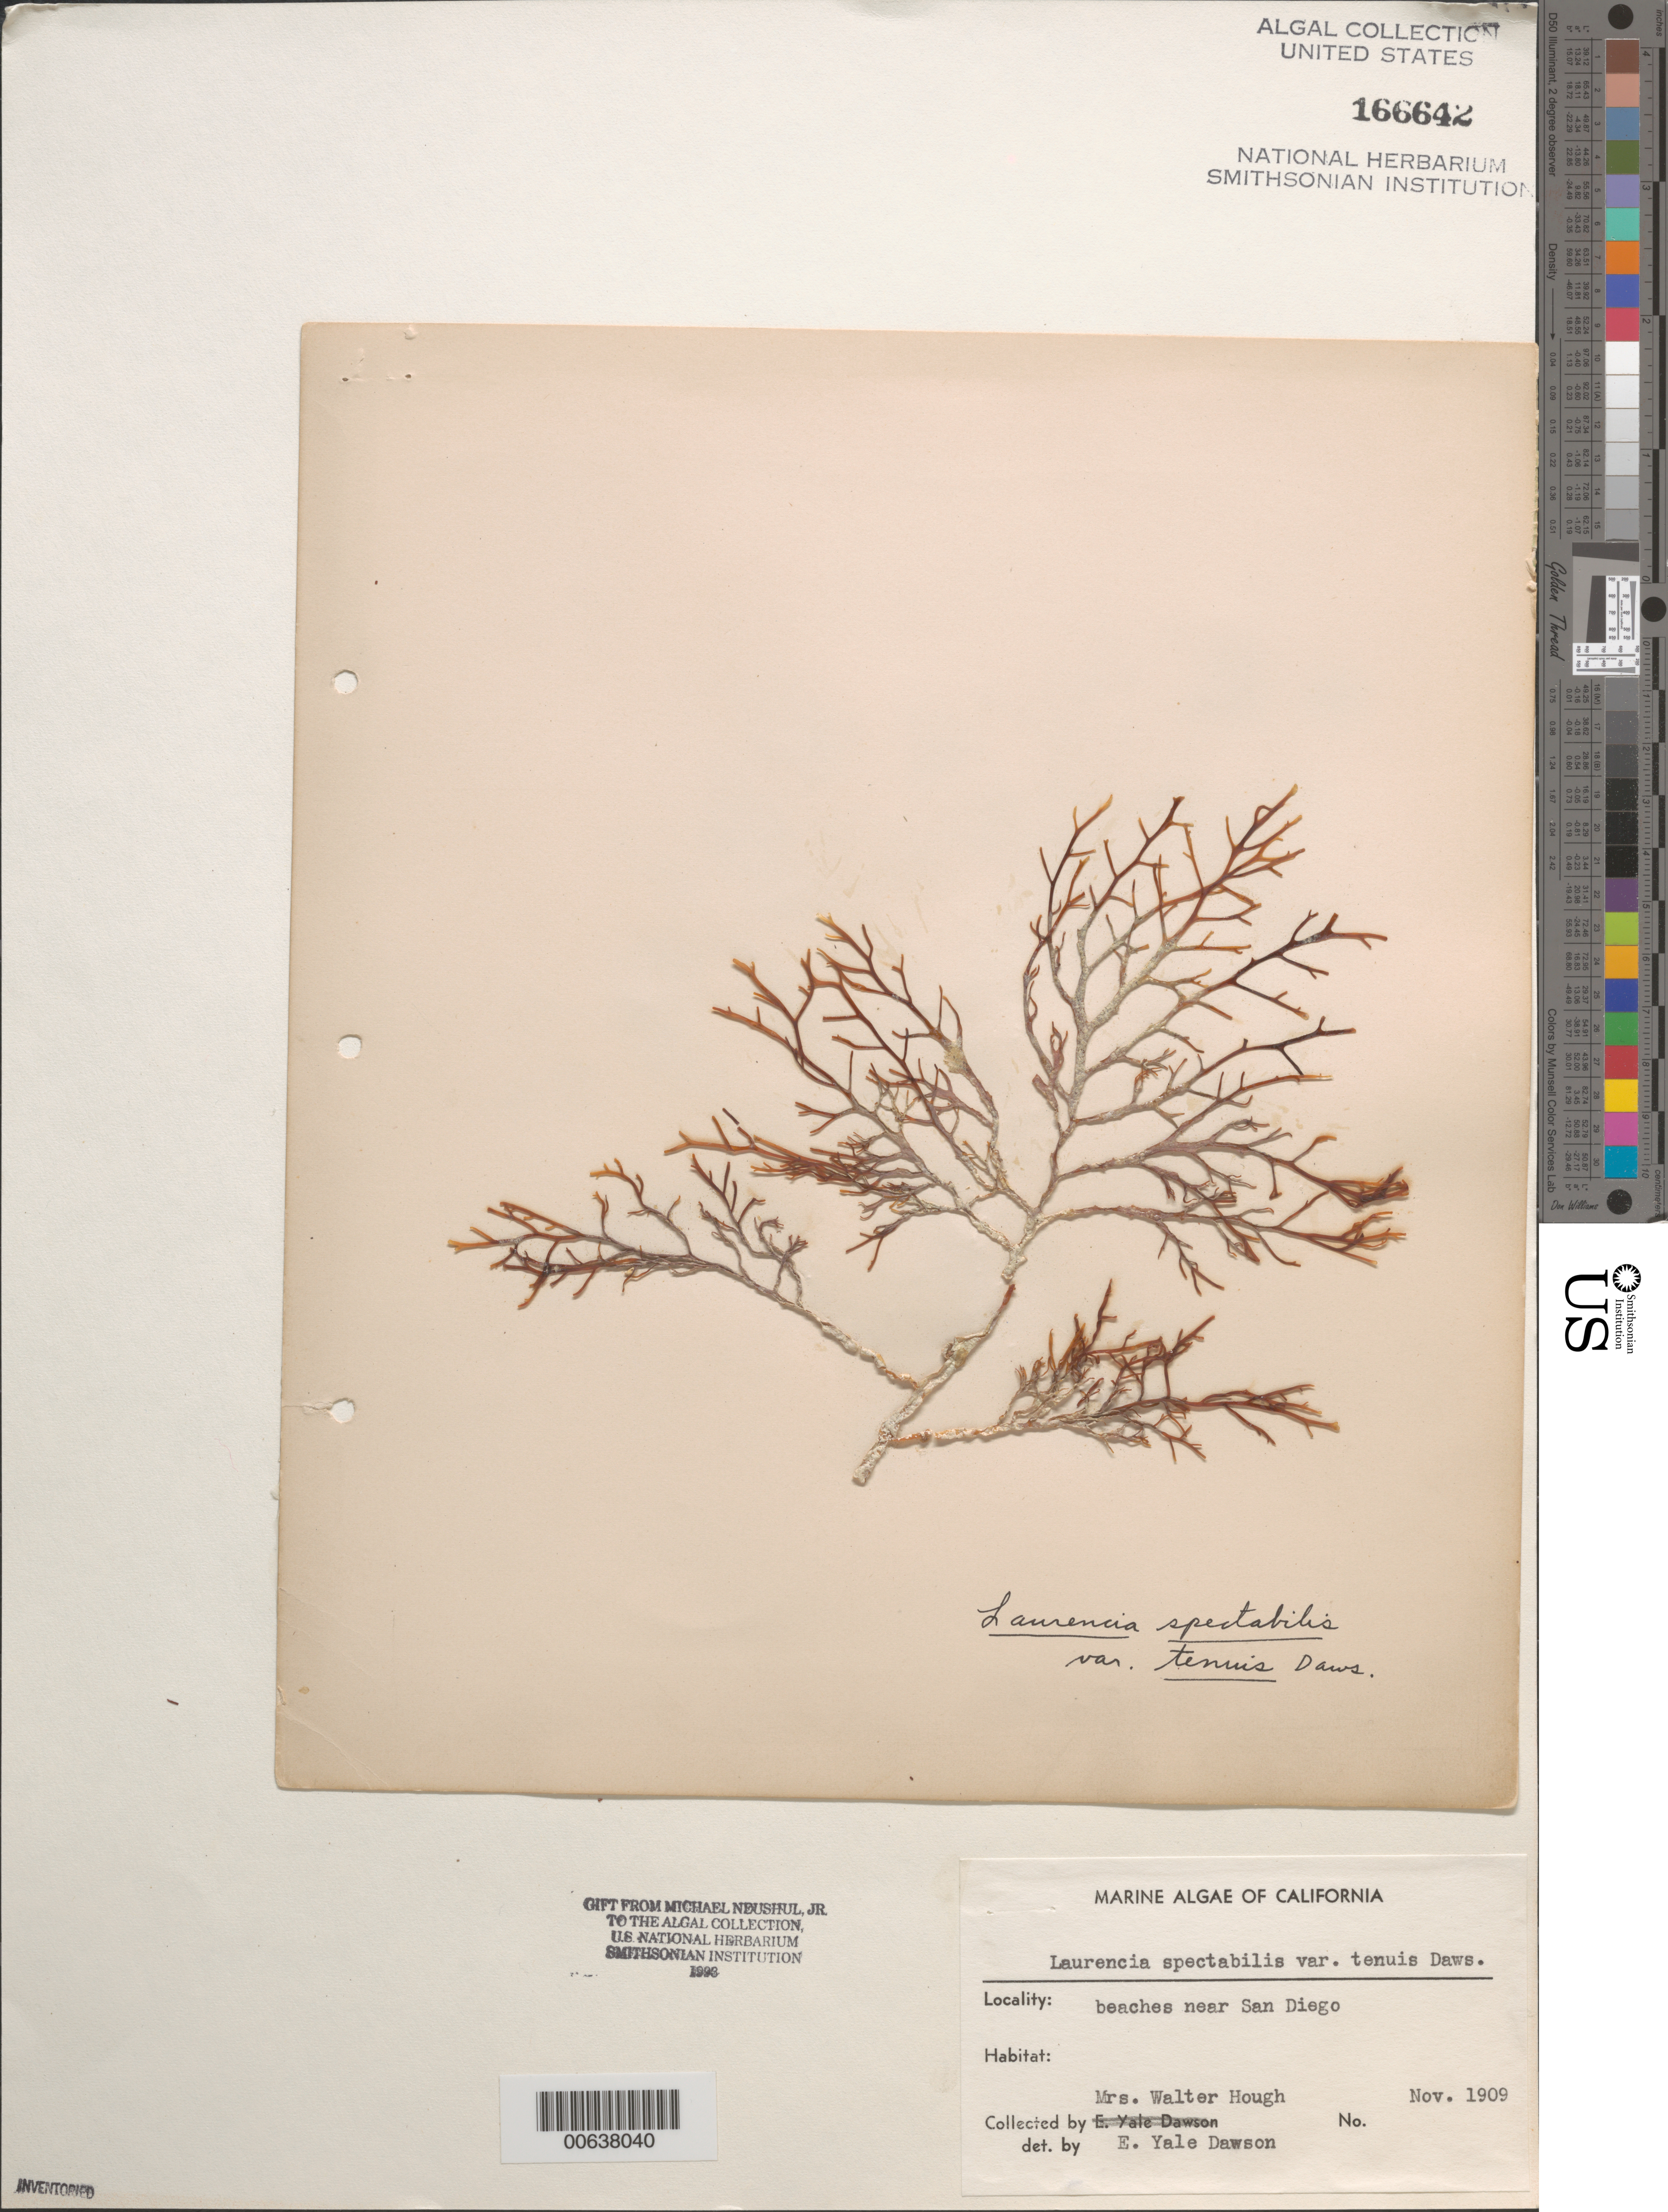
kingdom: Plantae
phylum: Rhodophyta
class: Florideophyceae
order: Ceramiales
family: Rhodomelaceae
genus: Osmundea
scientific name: Osmundea spectabilis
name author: (Postels & Rupr.) K.W. Nam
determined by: Algae name updating Project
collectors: Mrs W. Hough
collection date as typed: Nov 1909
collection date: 1909-11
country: United States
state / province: California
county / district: San Diego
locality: Beaches near San Diego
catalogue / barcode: US 166642